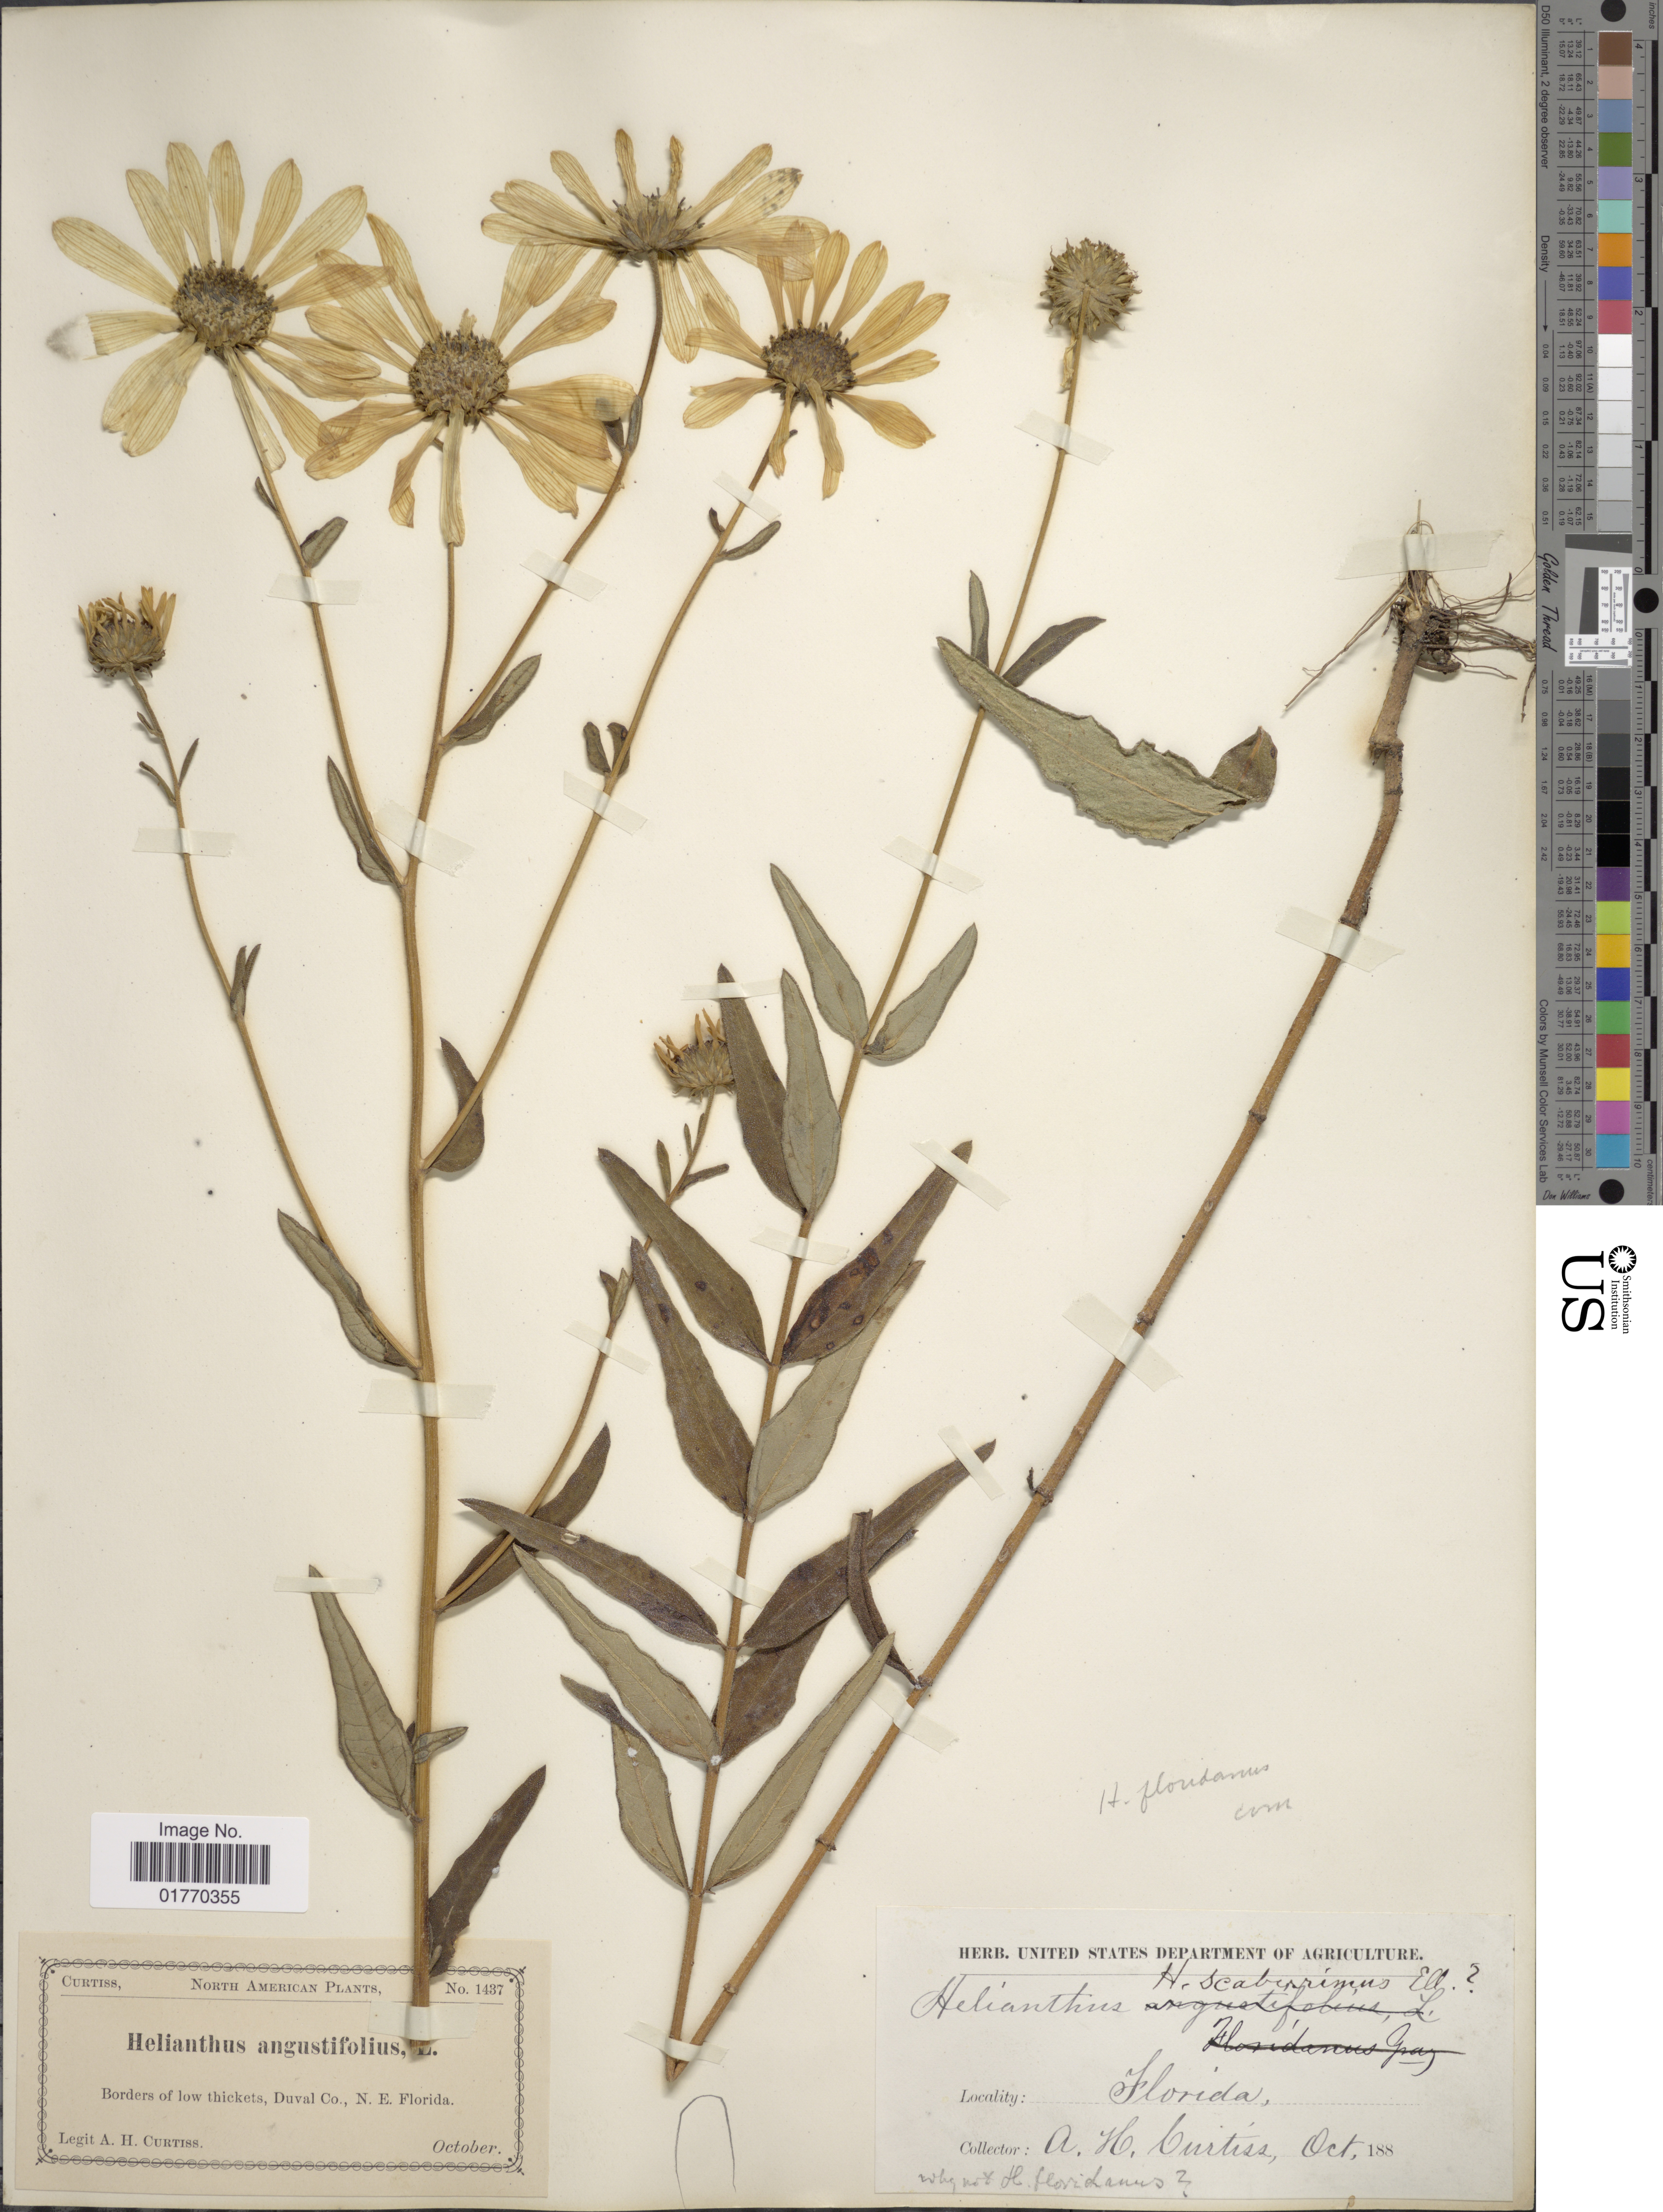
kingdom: Plantae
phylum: Tracheophyta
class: Magnoliopsida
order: Asterales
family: Asteraceae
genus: Helianthus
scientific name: Helianthus floridanus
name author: A. Gray ex Chapm.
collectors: A. H. Curtiss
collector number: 1437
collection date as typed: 188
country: United States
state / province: Florida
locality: Borders of low thickets, Duval Co., N. E. Florida